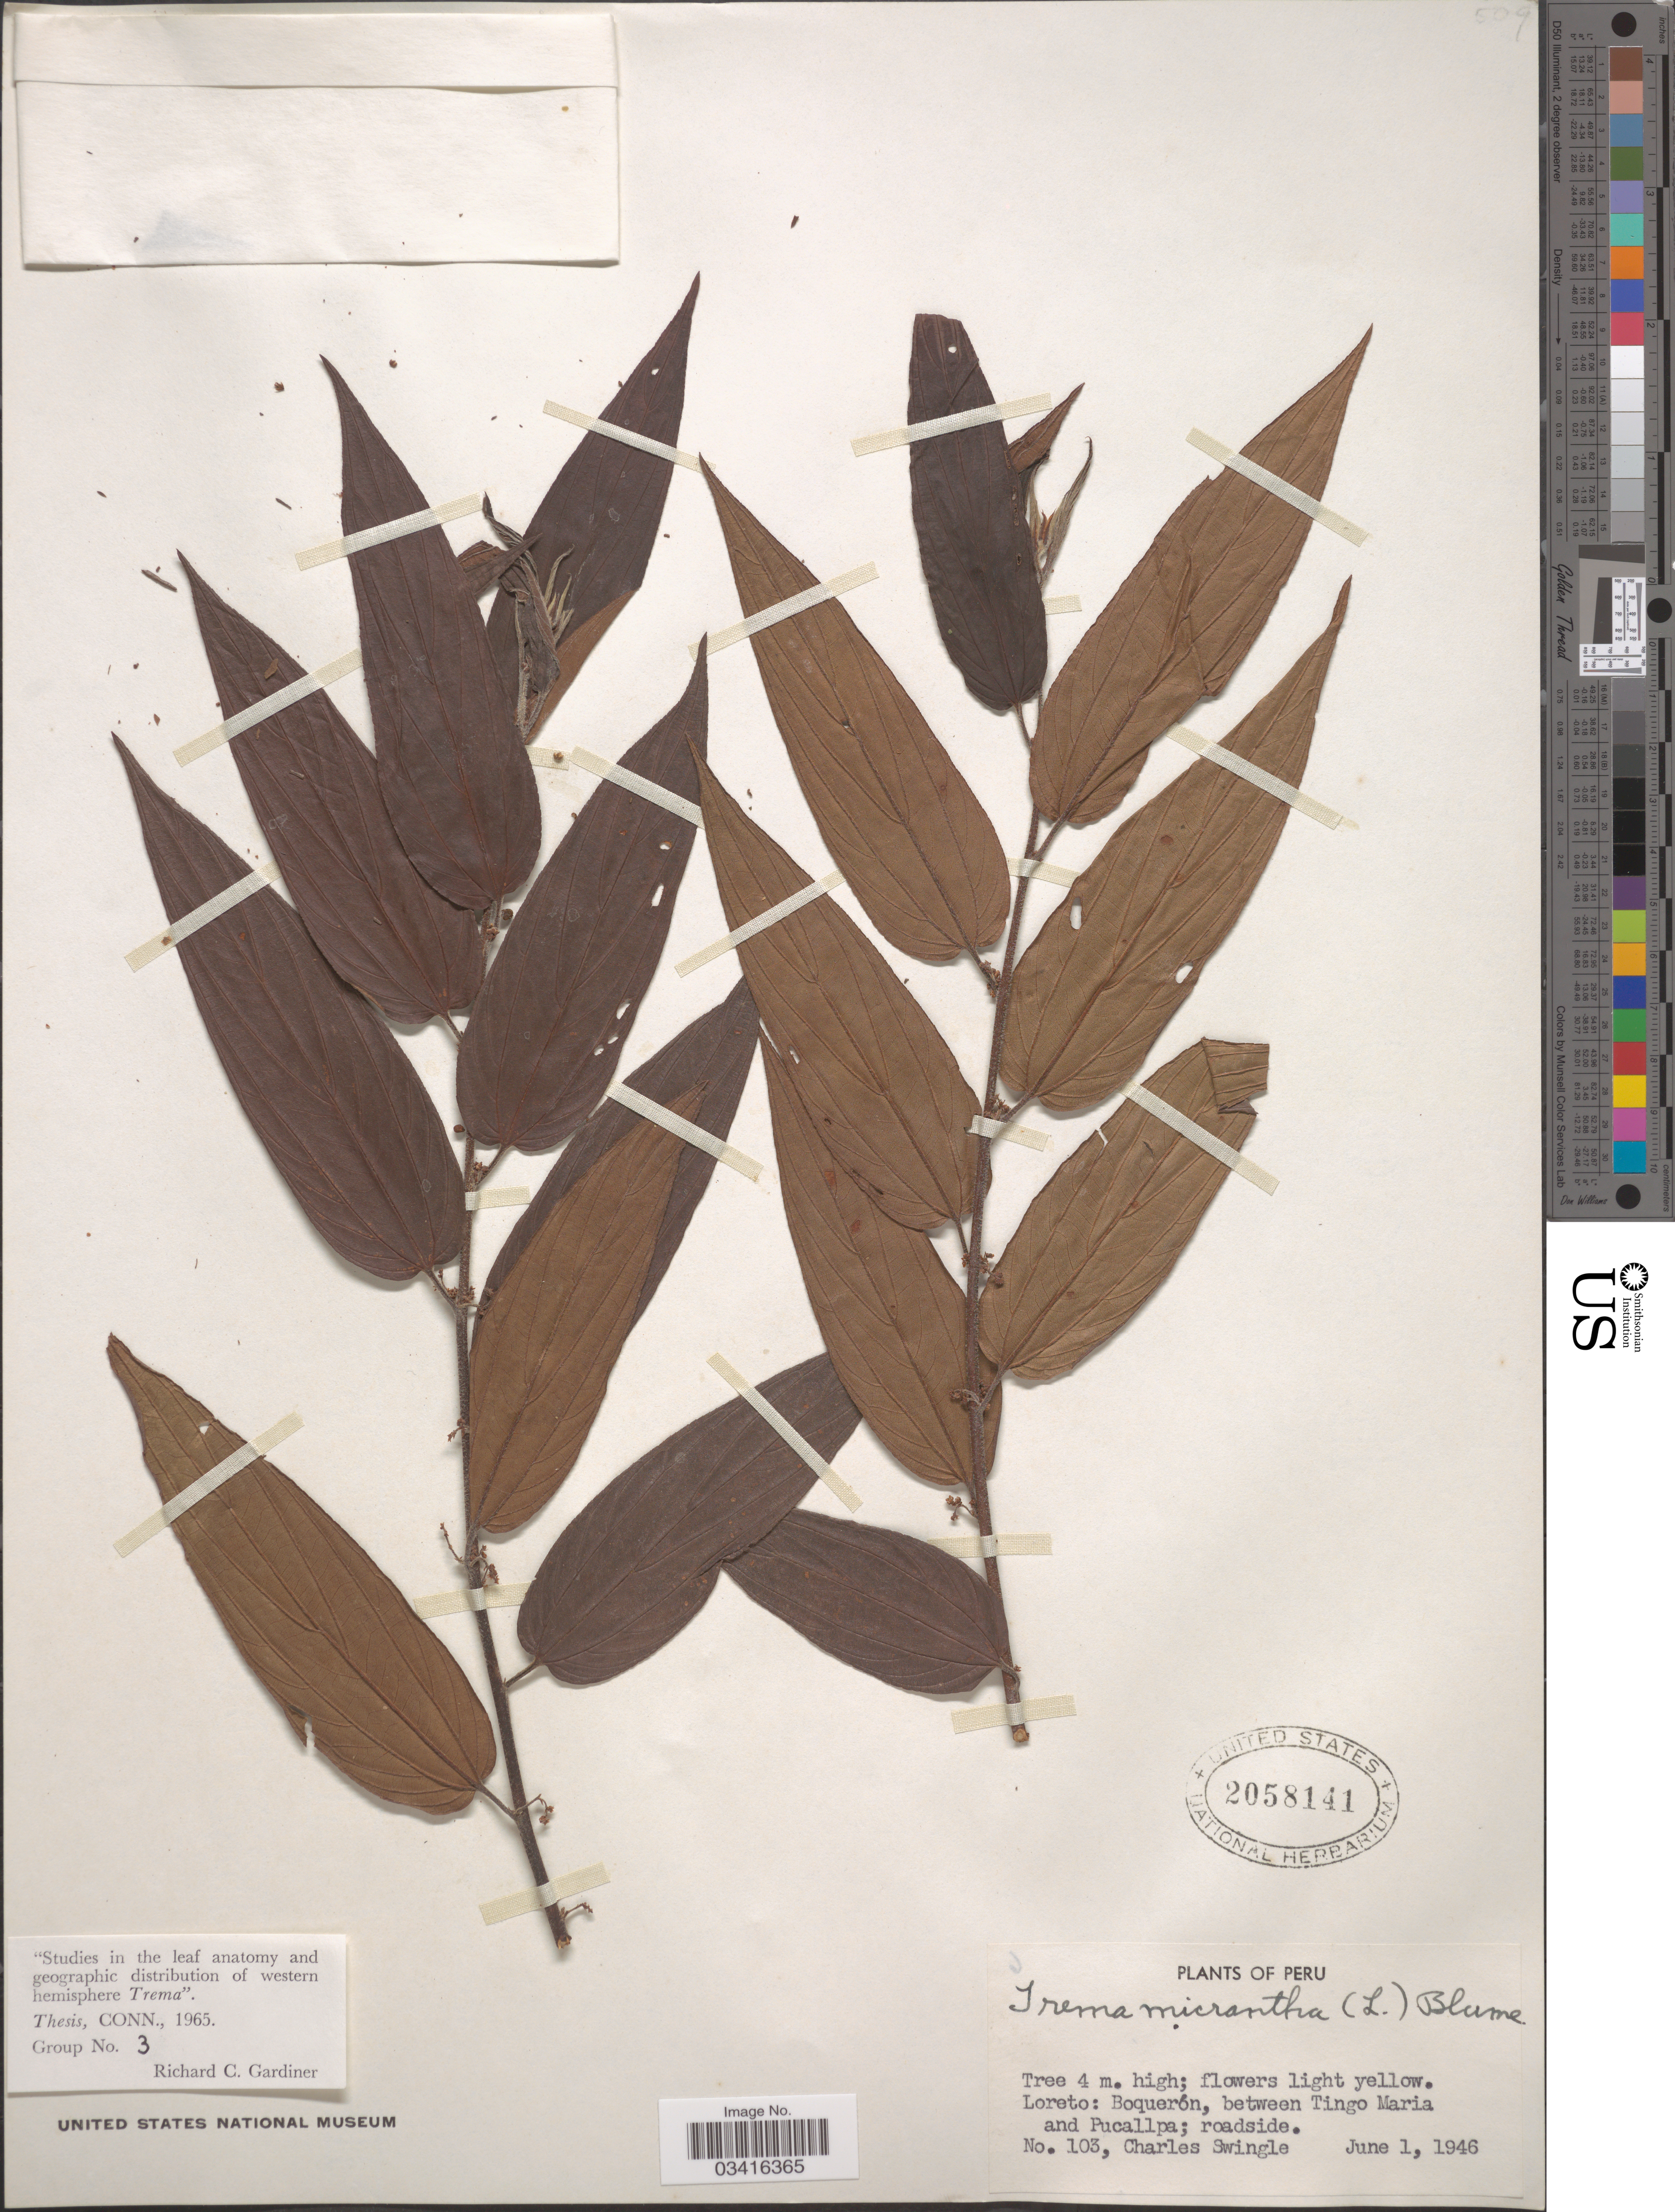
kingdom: Plantae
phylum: Tracheophyta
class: Magnoliopsida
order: Rosales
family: Cannabaceae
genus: Trema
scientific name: Trema micranthum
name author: (L.) Blume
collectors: C. Swingle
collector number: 103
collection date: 1946-06-01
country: Peru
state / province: Loreto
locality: Boquerón, between Tingo Maria and Pucallpa; roadside.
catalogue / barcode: US 2058141